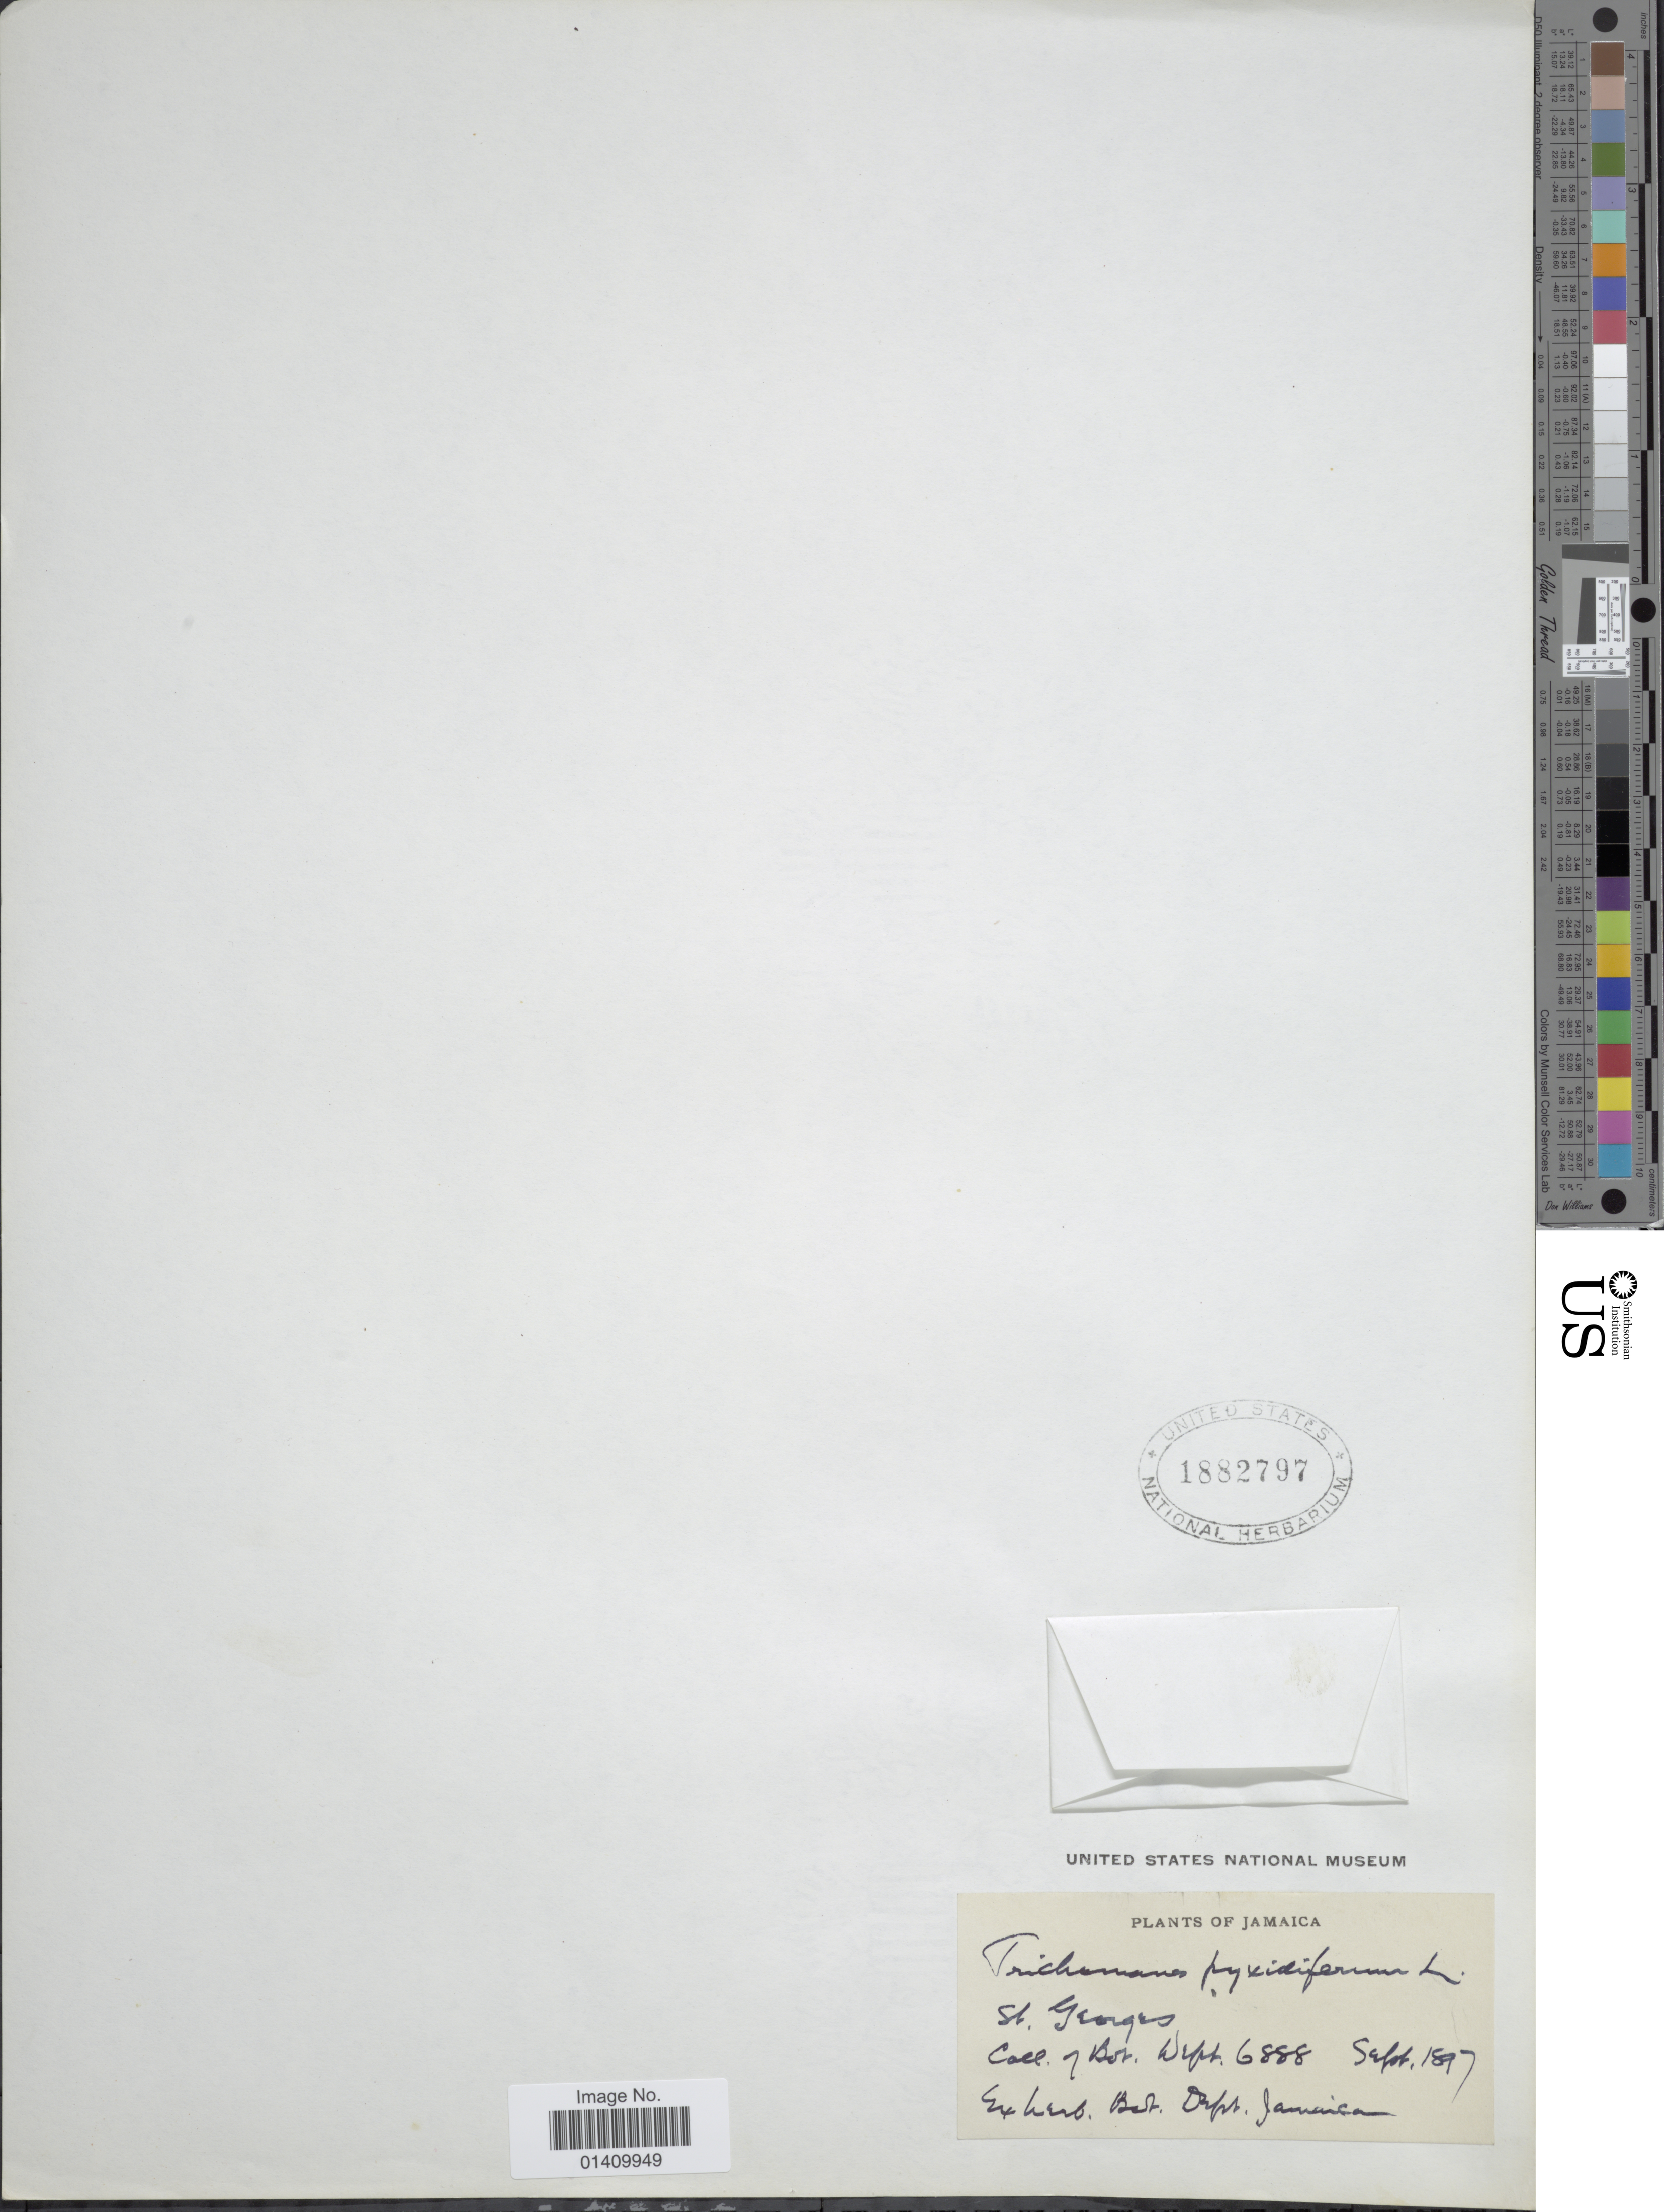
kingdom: Plantae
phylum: Tracheophyta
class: Polypodiopsida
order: Hymenophyllales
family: Hymenophyllaceae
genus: Polyphlebium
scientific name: Polyphlebium pyxidiferum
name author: (L.) Ebihara & Dubuisson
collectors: Bot. Dept.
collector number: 6888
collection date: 1897-09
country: Jamaica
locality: St. Georges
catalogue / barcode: US 1882797